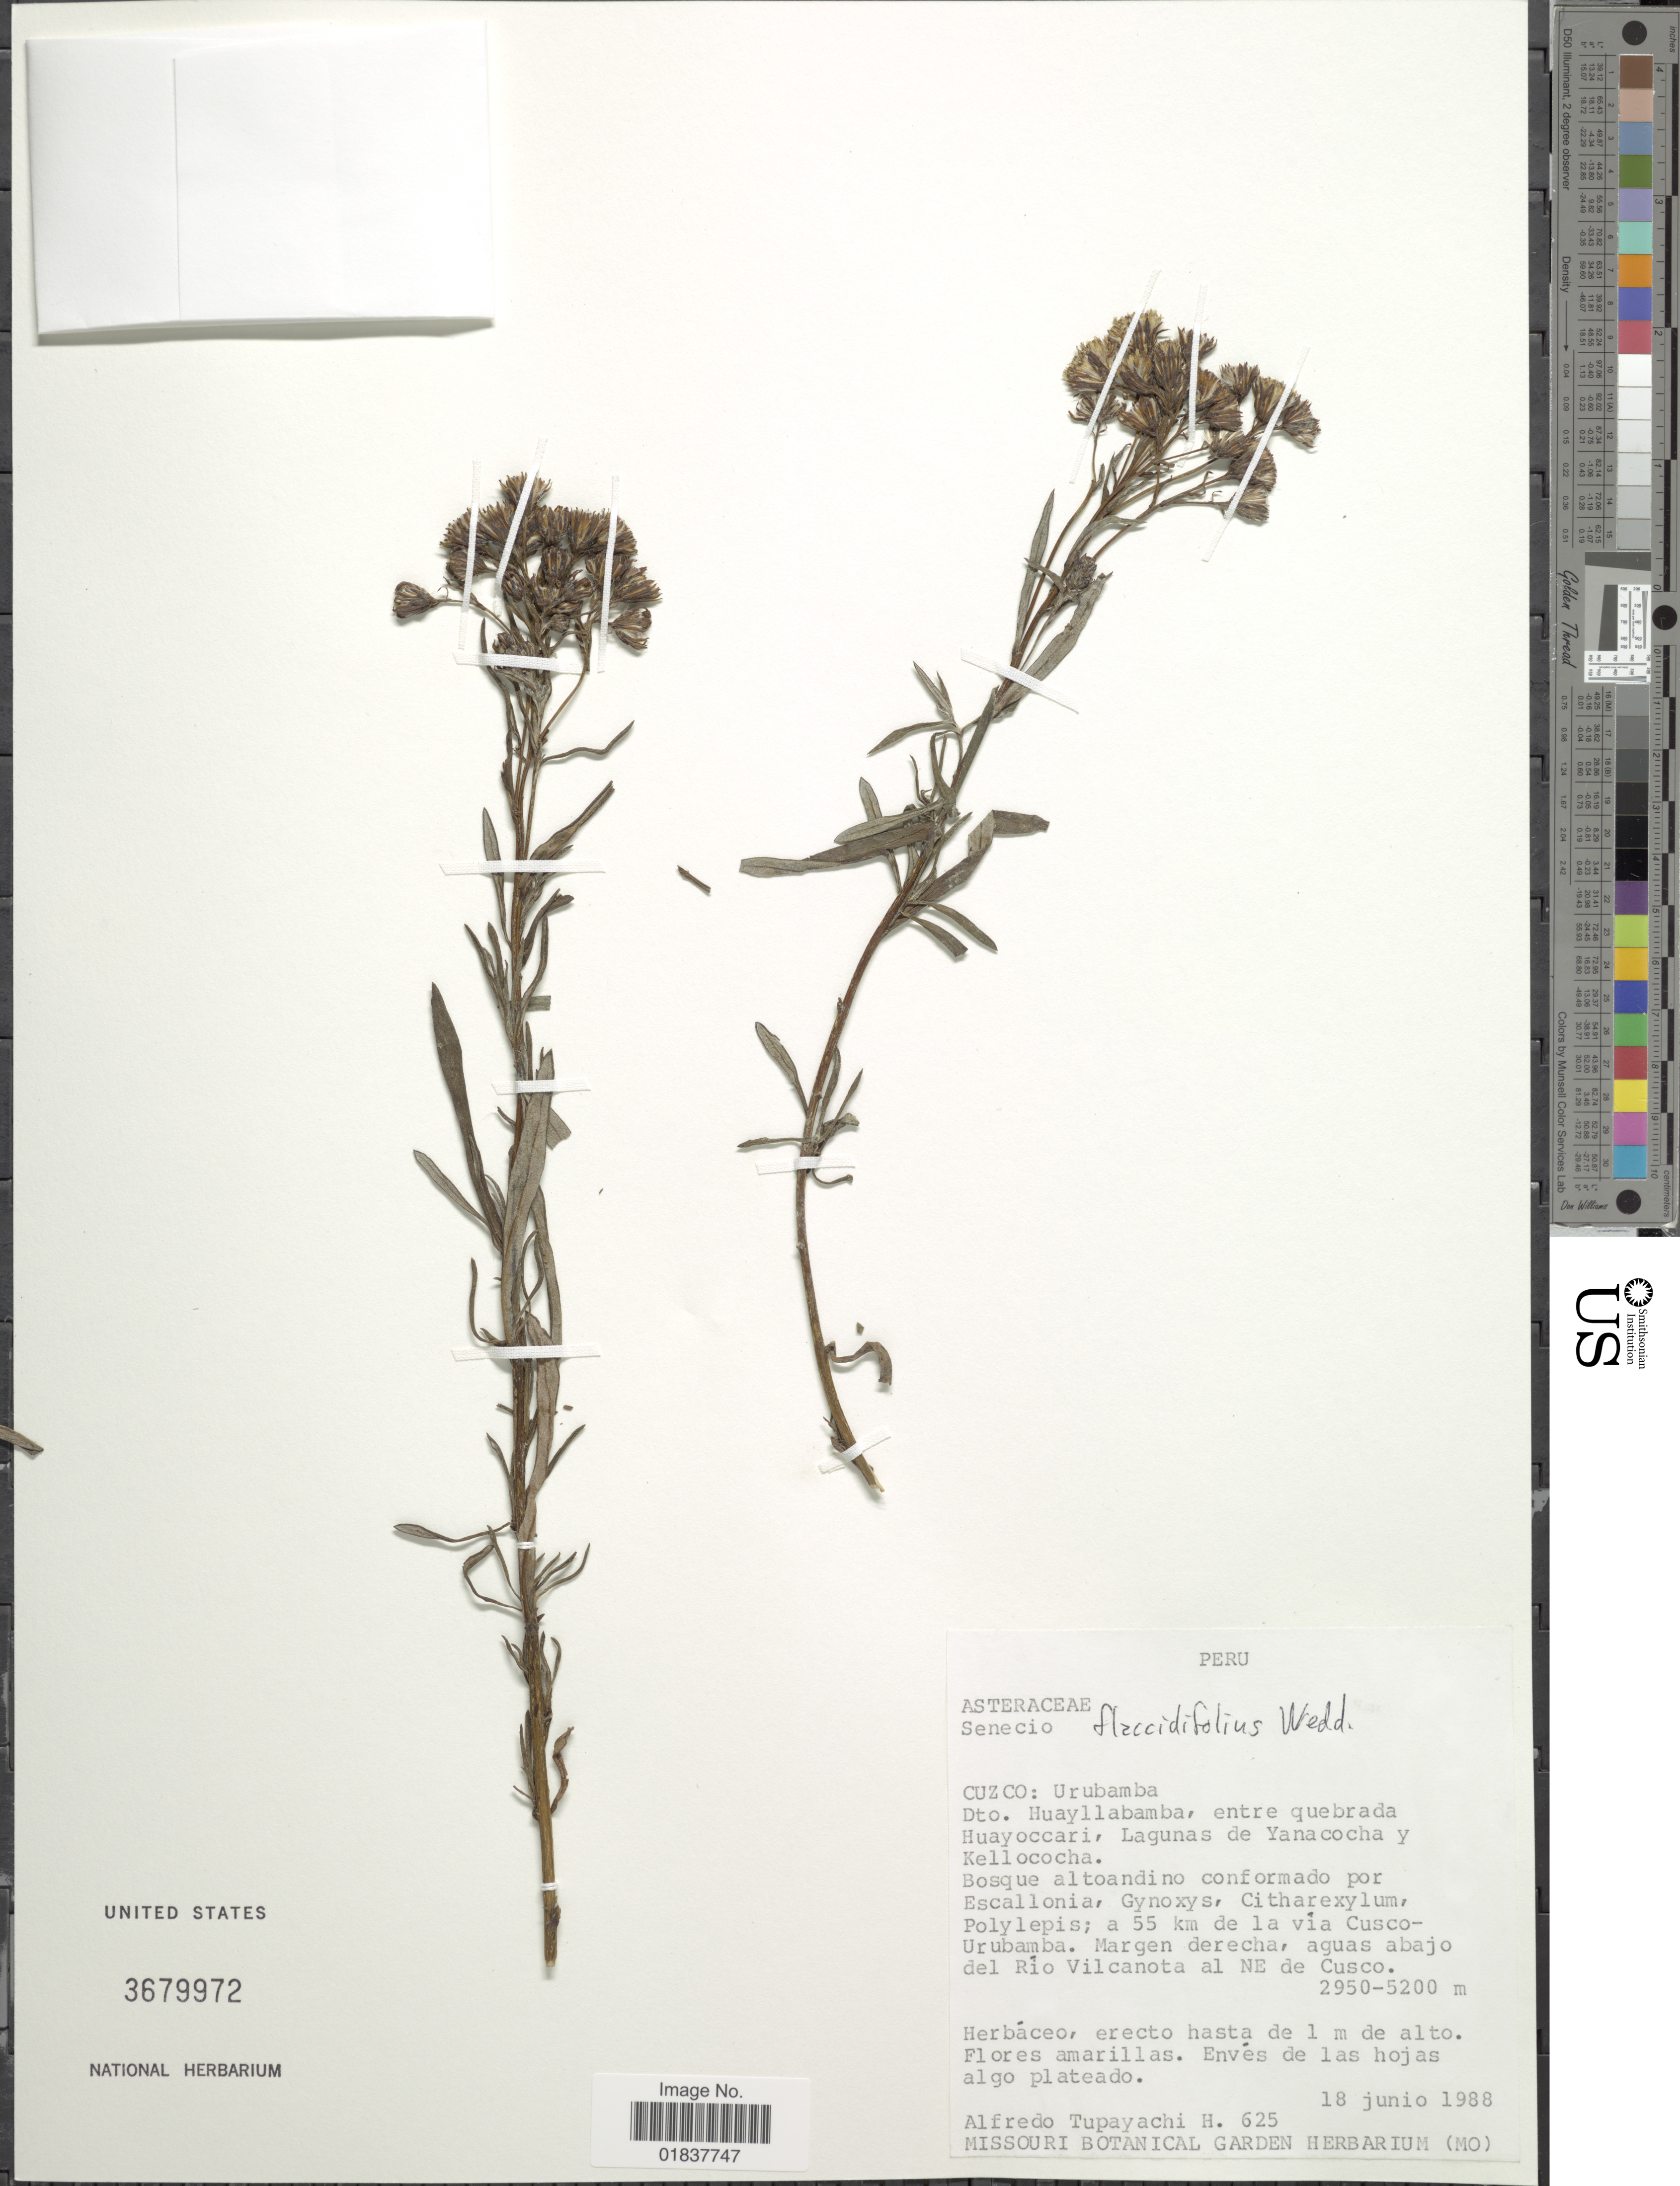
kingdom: Plantae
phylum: Tracheophyta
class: Magnoliopsida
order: Asterales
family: Asteraceae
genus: Senecio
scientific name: Senecio flaccidifolius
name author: Wedd.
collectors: A. Tupayachi H.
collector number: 625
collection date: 1988-06-18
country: Peru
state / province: Cusco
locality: Urubamba, Dto. Huayllabamba, entre quebrada Huayoccari, Lagunas de Yanacocha y Kellococha, a 55 km de la via Cusco-Urubamba, aguas abjao del Rio Vilcanota al NE de Cusco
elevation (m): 2950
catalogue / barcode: US 3679972